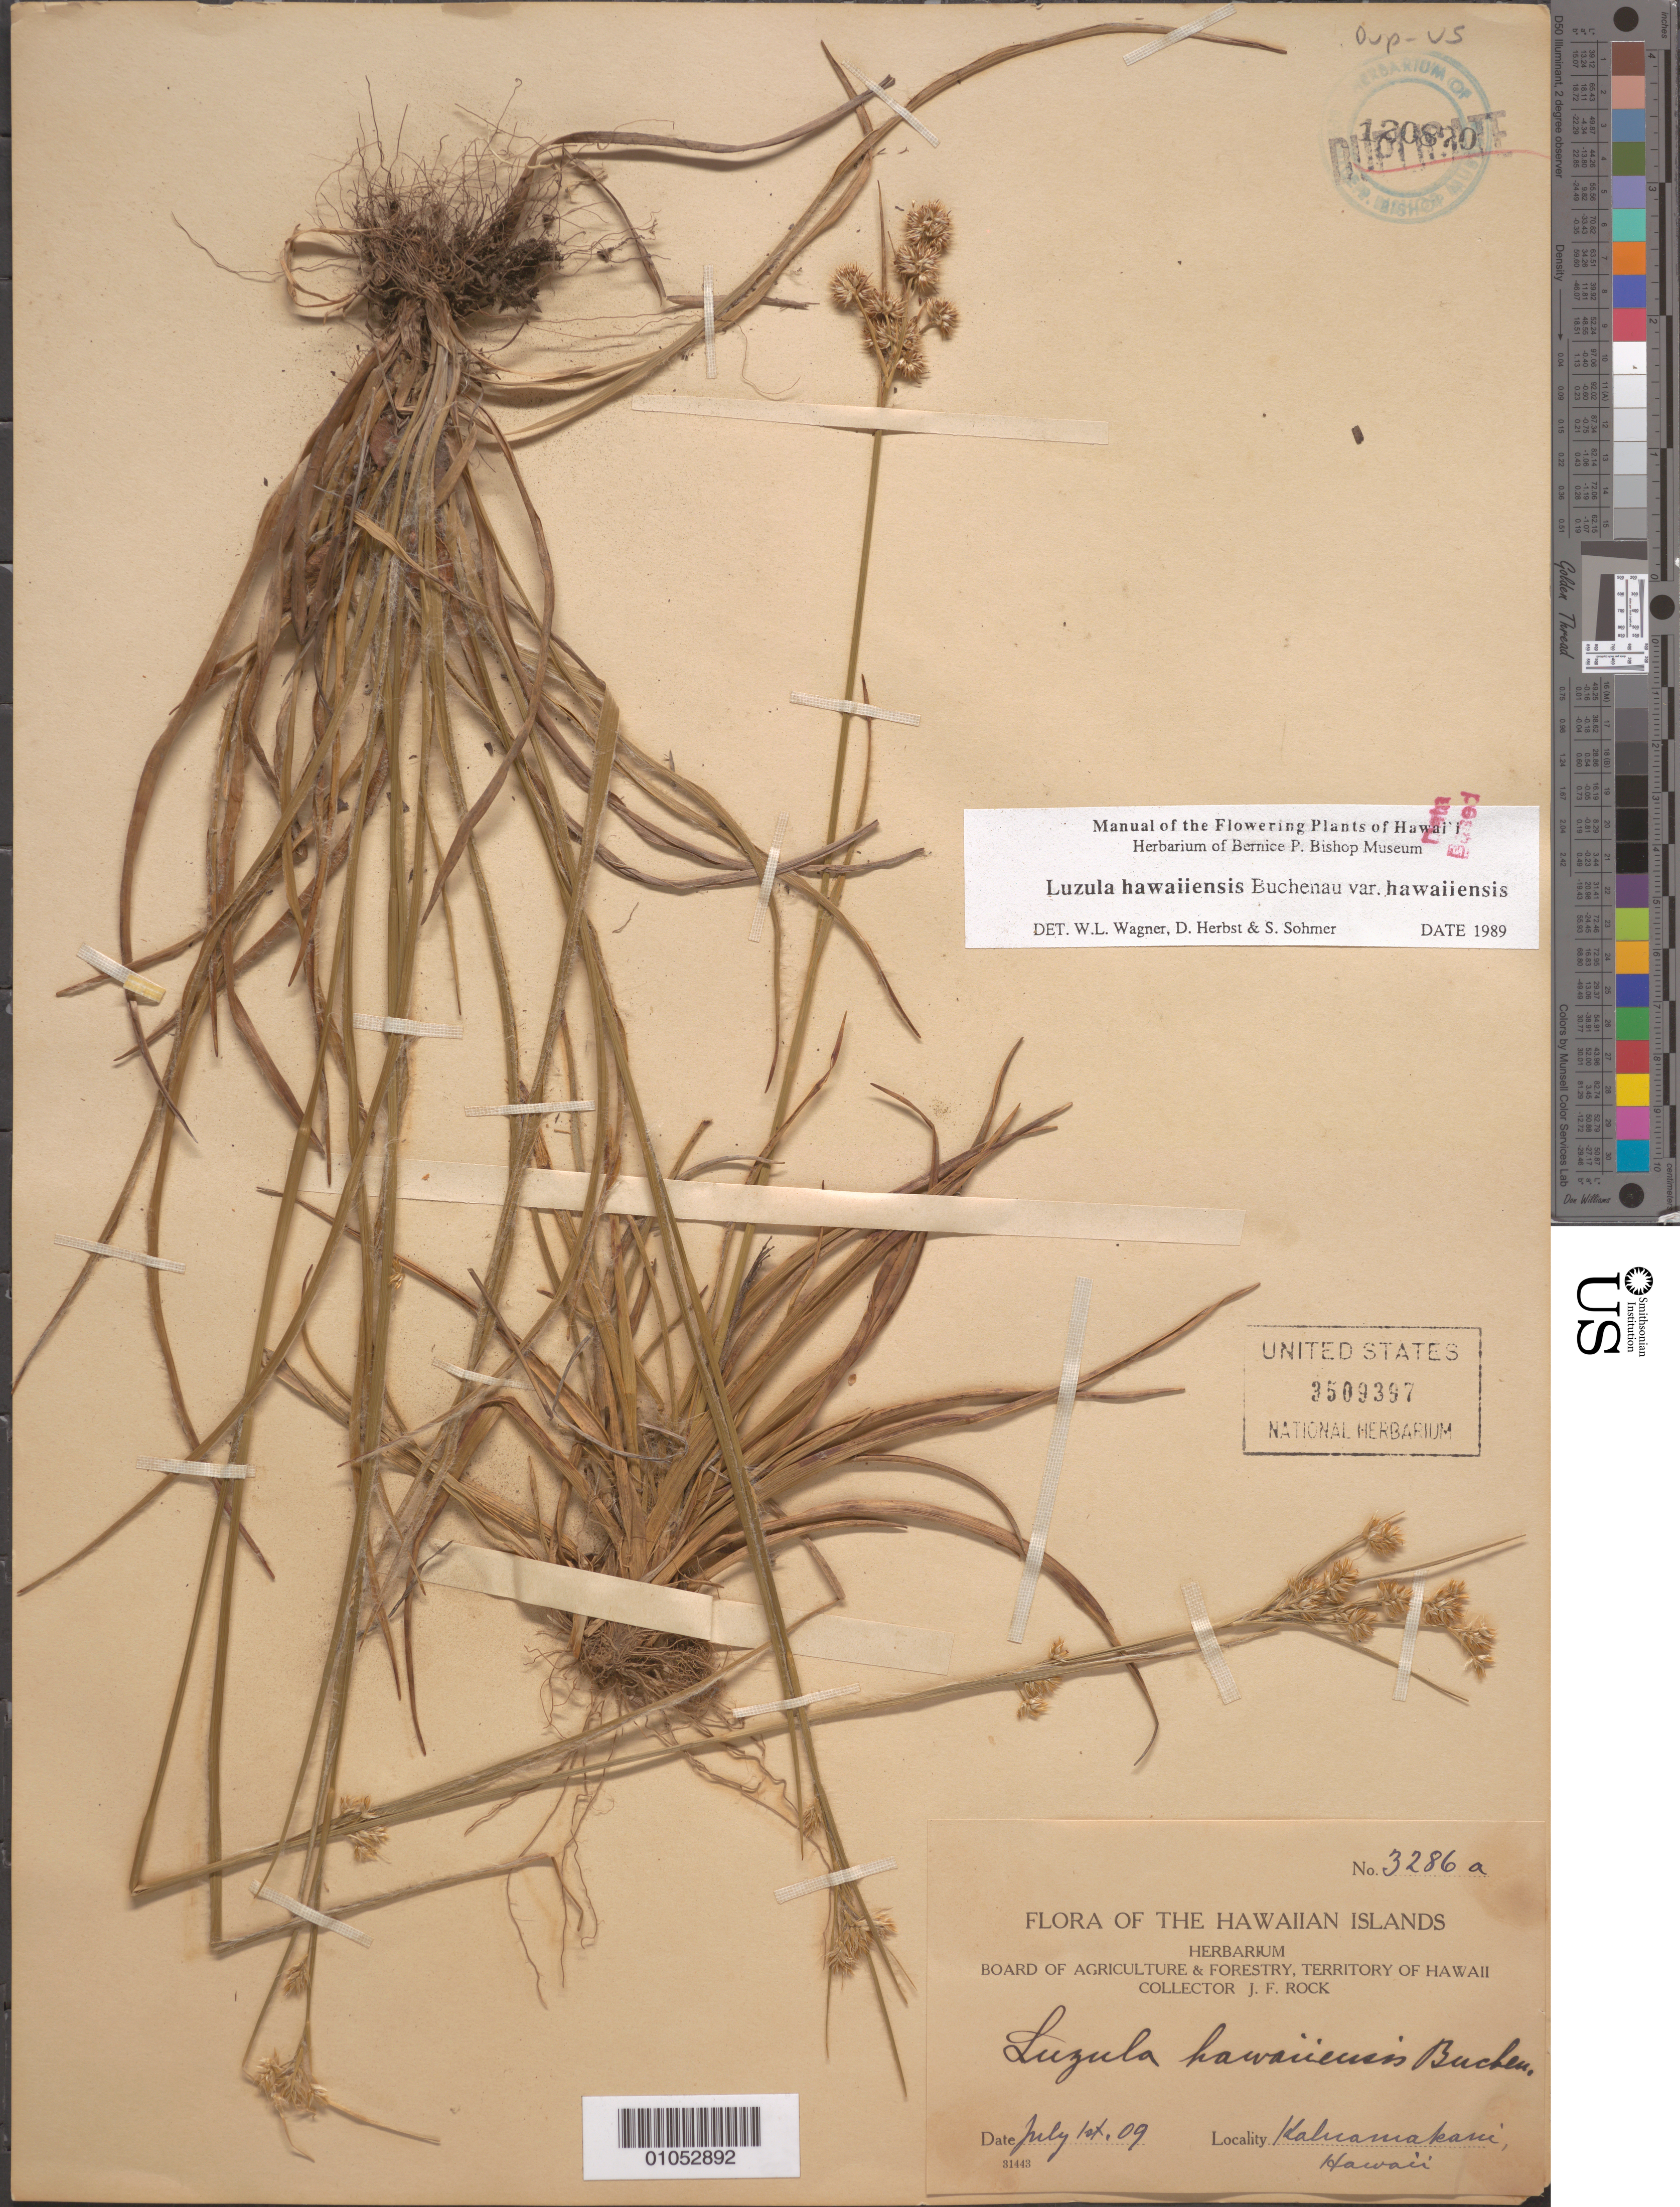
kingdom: Plantae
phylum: Tracheophyta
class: Liliopsida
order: Poales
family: Juncaceae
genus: Luzula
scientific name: Luzula hawaiiensis var. hawaiiensis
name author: Buchenau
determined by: Wagner, W. L.; Herbst, D. R.; Sohmer, S. H.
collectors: J. F. Rock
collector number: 3286a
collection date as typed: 1 Jul 1909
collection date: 1909-07-01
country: United States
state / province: Hawaii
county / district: Hawaii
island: Hawaii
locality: Kaluamakaui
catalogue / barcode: US 3509397